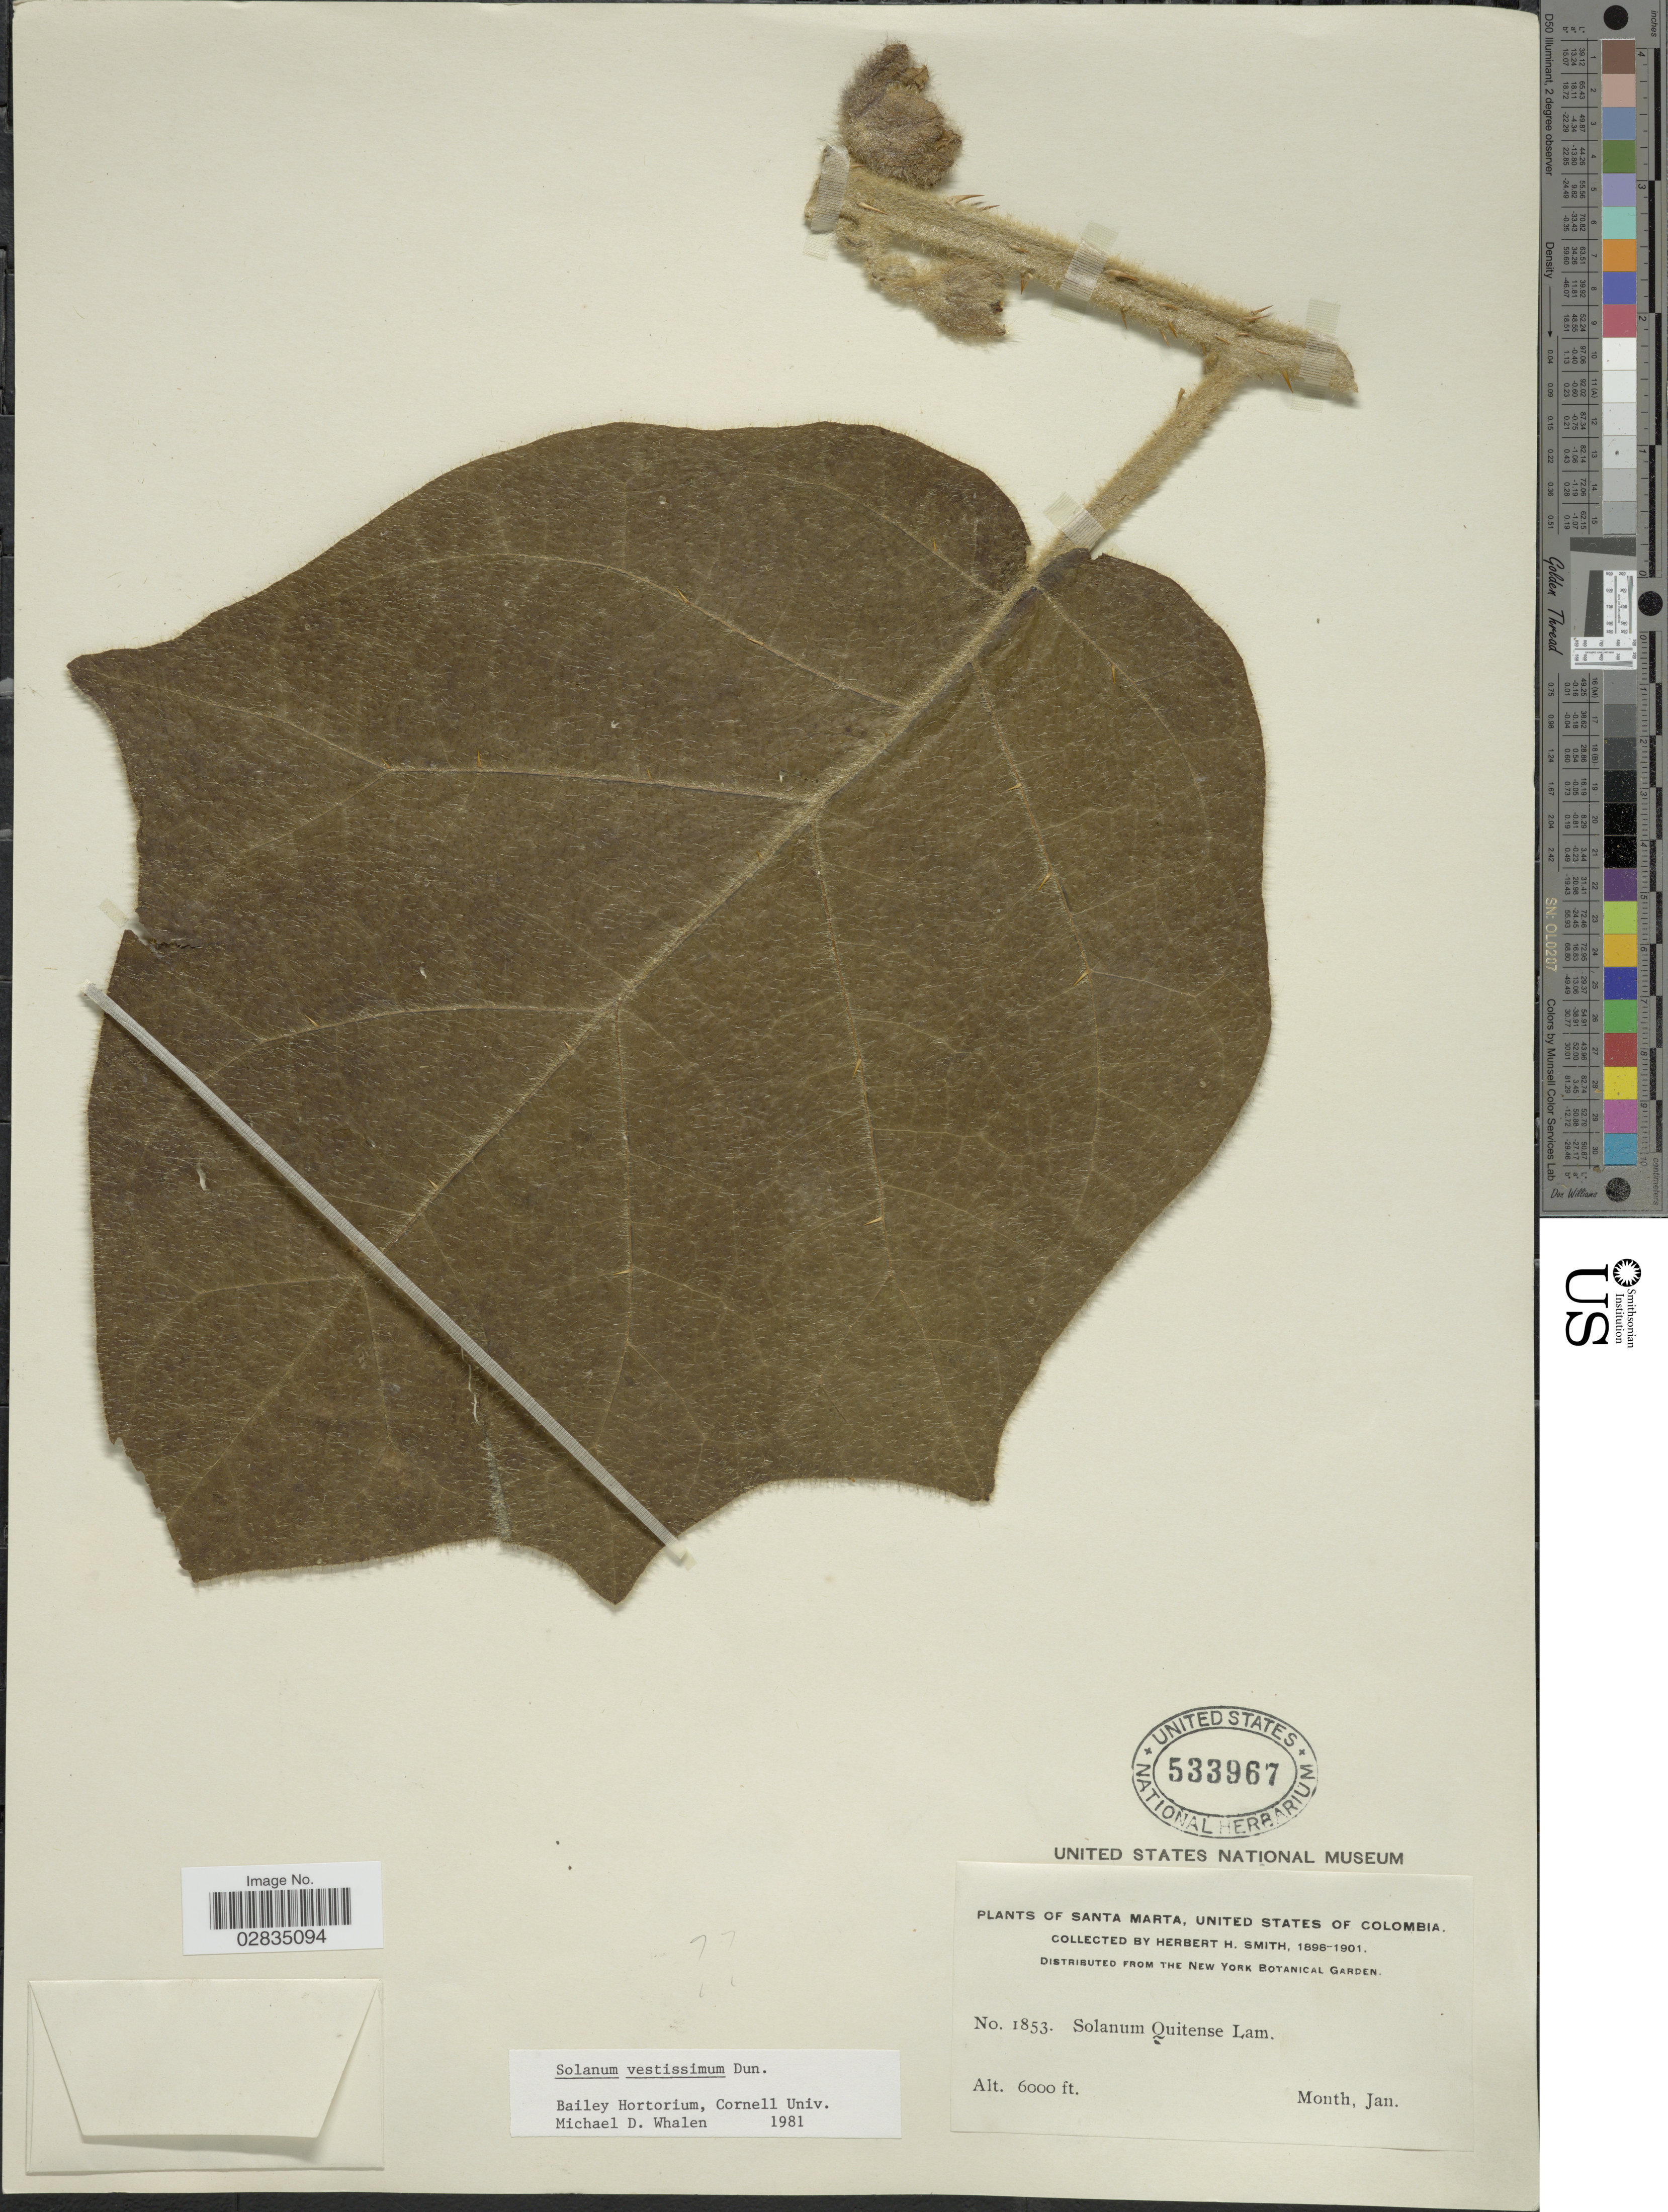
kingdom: Plantae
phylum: Tracheophyta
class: Magnoliopsida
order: Solanales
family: Solanaceae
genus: Solanum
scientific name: Solanum vestissimum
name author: Dunal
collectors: Herbert H. Smith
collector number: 1853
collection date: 1898-01/1901-01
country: Colombia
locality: Santa Marta, United States of Colombia.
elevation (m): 1829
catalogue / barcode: US 533967